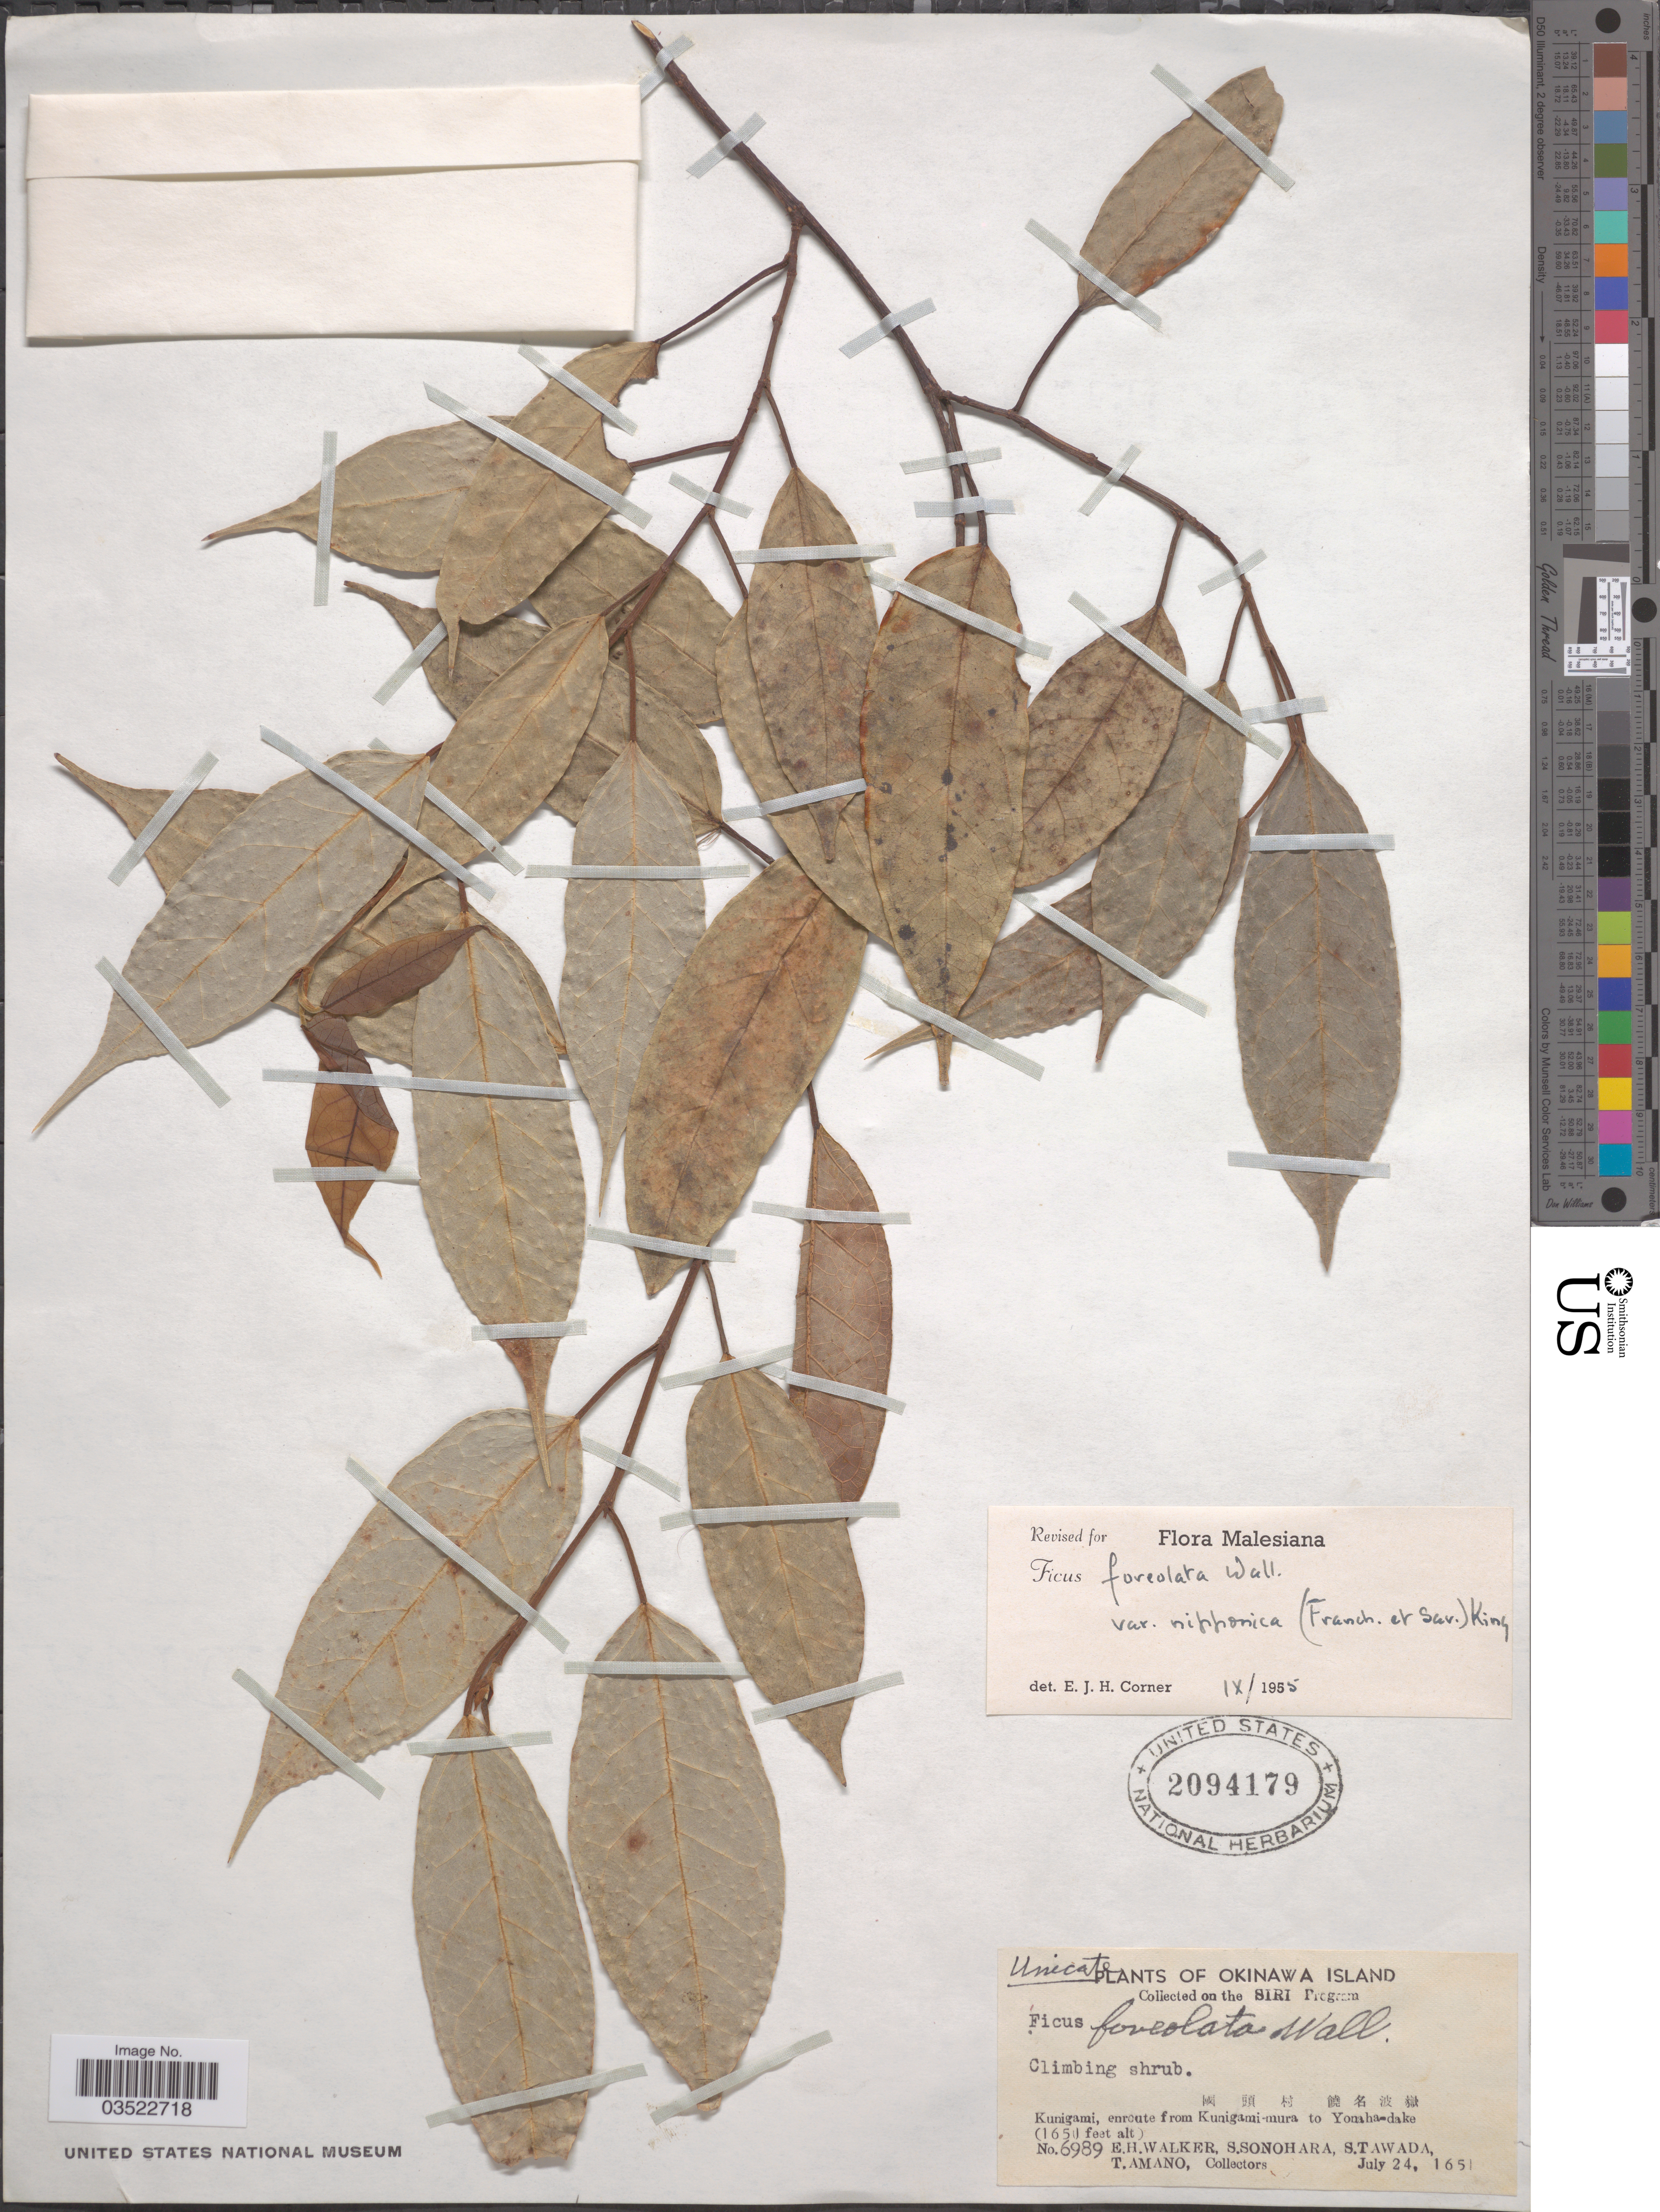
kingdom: Plantae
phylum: Tracheophyta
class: Magnoliopsida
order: Rosales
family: Moraceae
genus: Ficus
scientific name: Ficus sarmentosa var. nipponica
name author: (Franch. & Sav.) Corner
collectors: E. H. Walker, S. Sonohara, S. Tawada & T. Amano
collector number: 6989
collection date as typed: Transcribed d/m/y: 24/7/1651; t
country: Japan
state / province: Okinawa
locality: Okinawa Island. X. Kunigami, enroute from Kunigami-mura to Yonaha-dake.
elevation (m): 503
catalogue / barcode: US 2094179